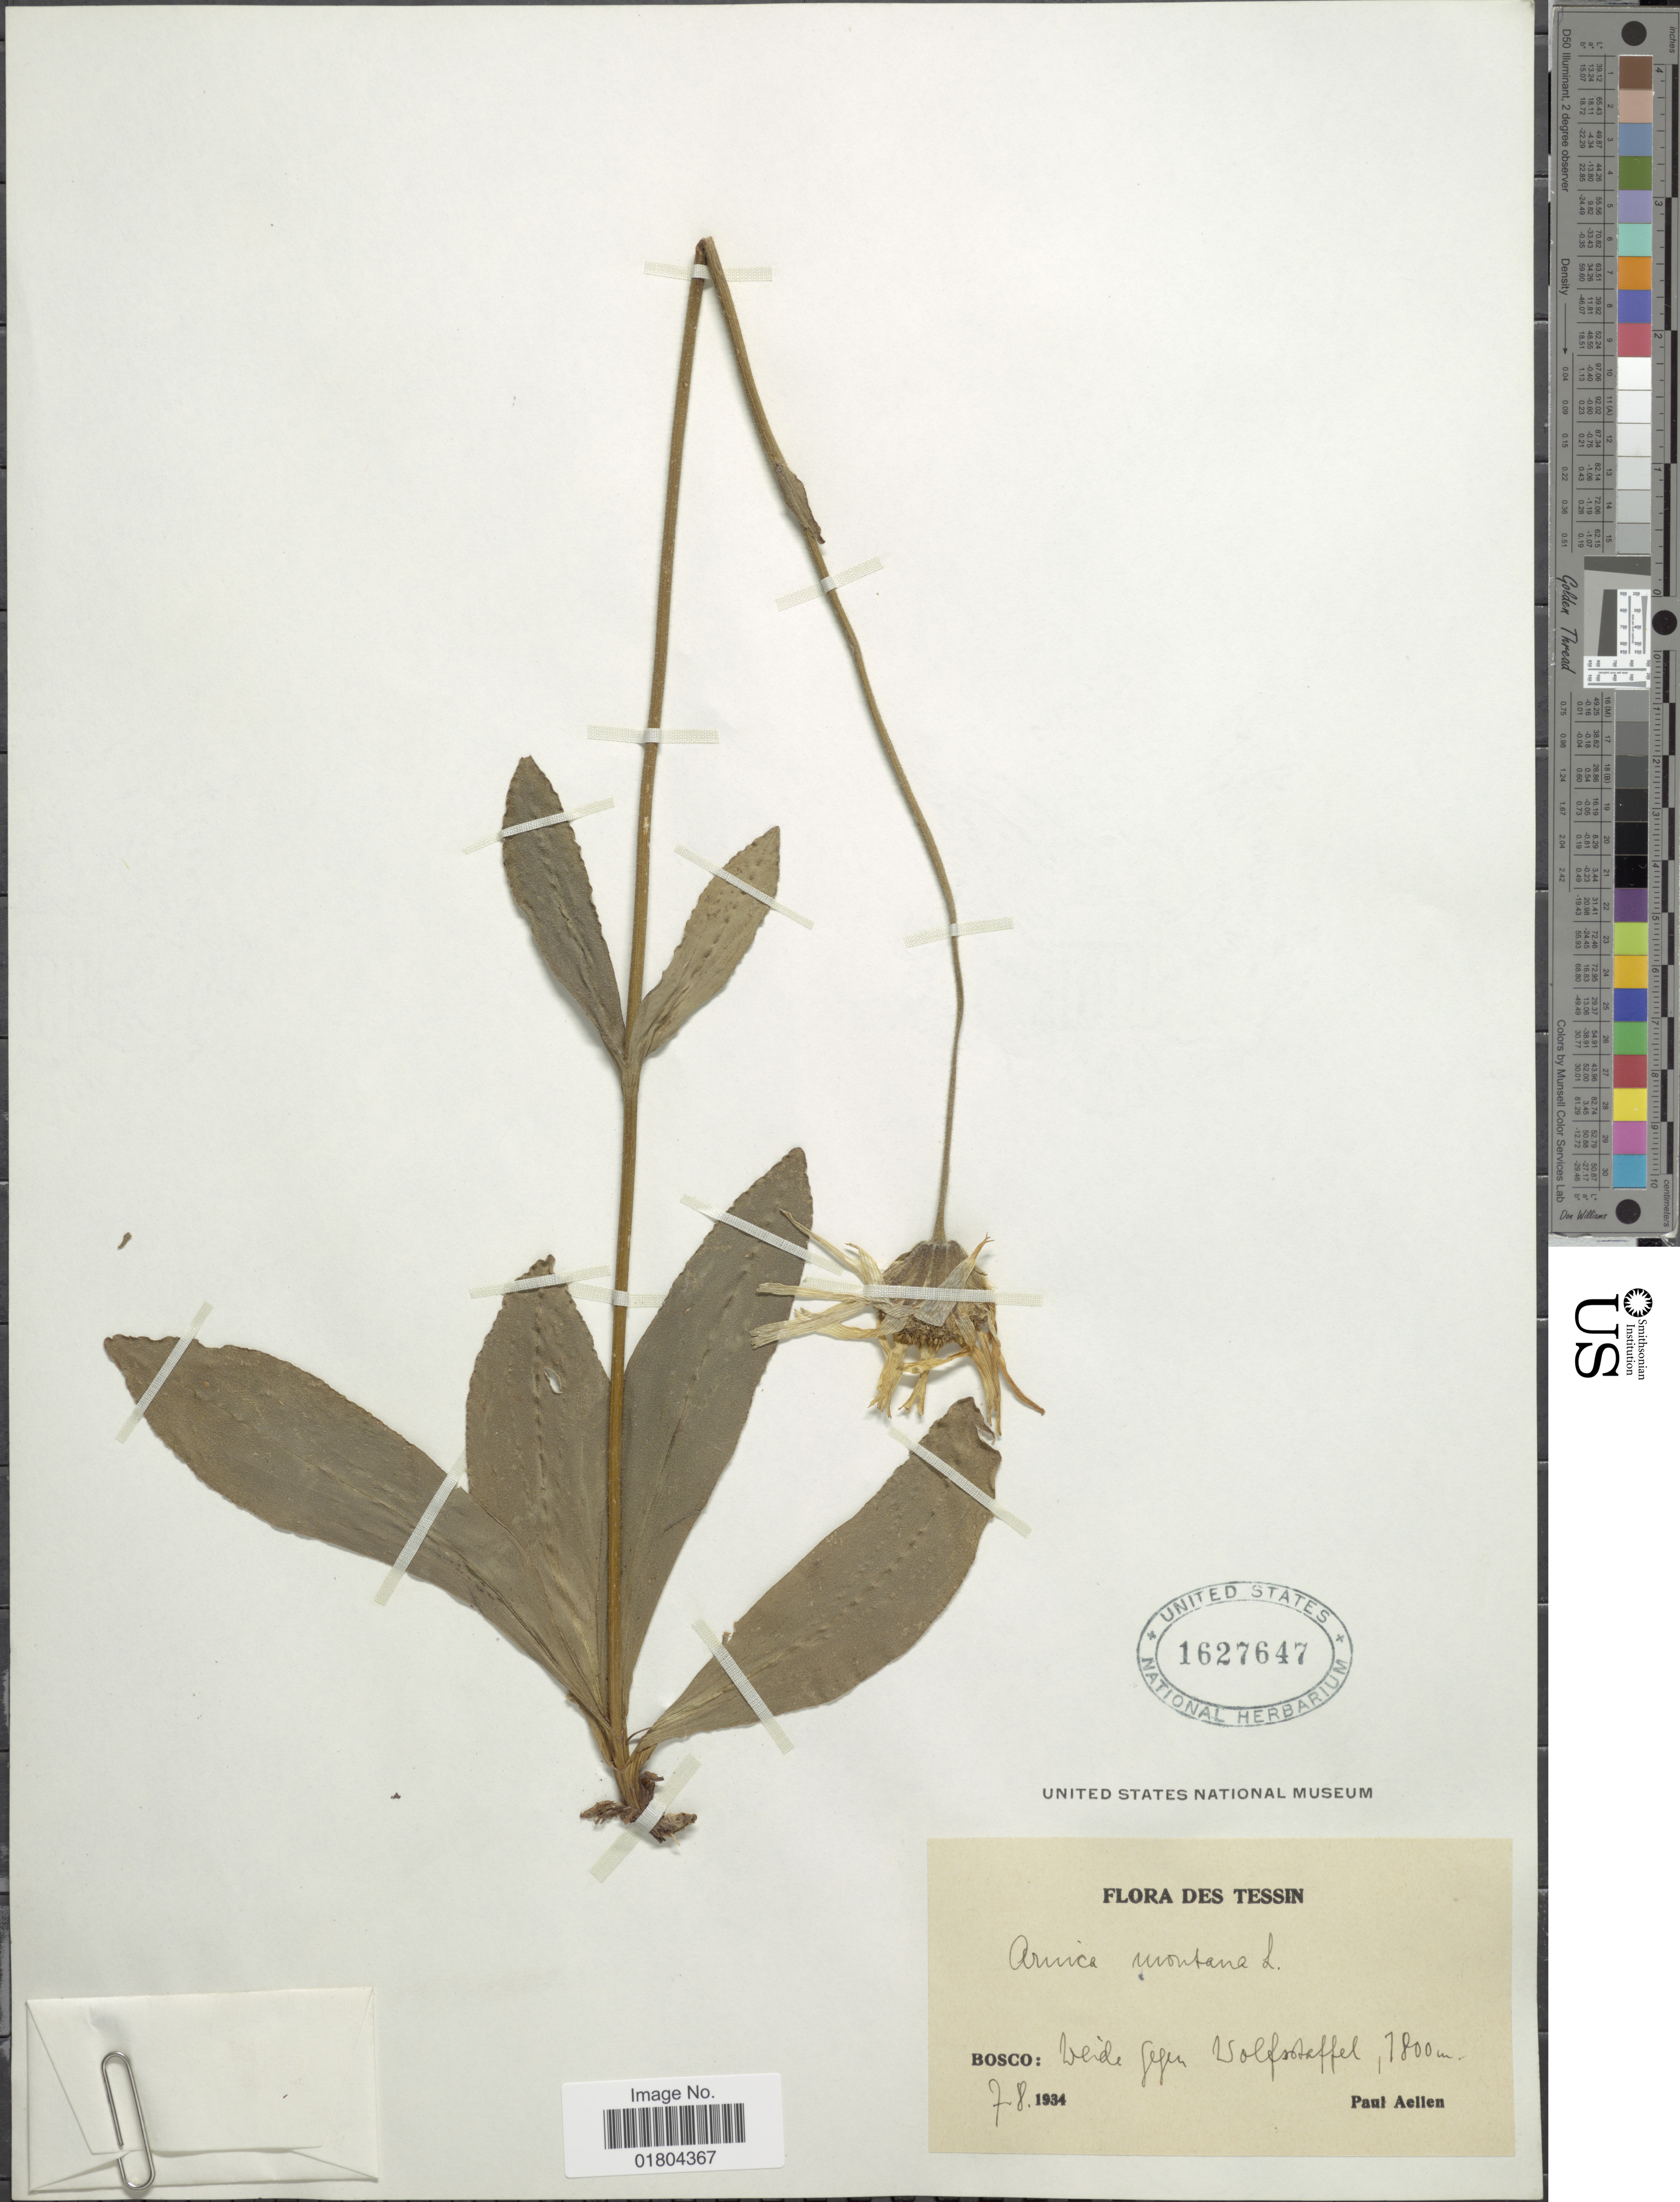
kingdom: Plantae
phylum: Tracheophyta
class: Magnoliopsida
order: Asterales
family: Asteraceae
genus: Arnica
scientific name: Arnica montana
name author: L.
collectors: P. Aellen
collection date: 1934-08-07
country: Switzerland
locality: Des Tessin, Bosco: Weide gegen Wolfstaffel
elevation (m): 1800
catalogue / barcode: US 1627647